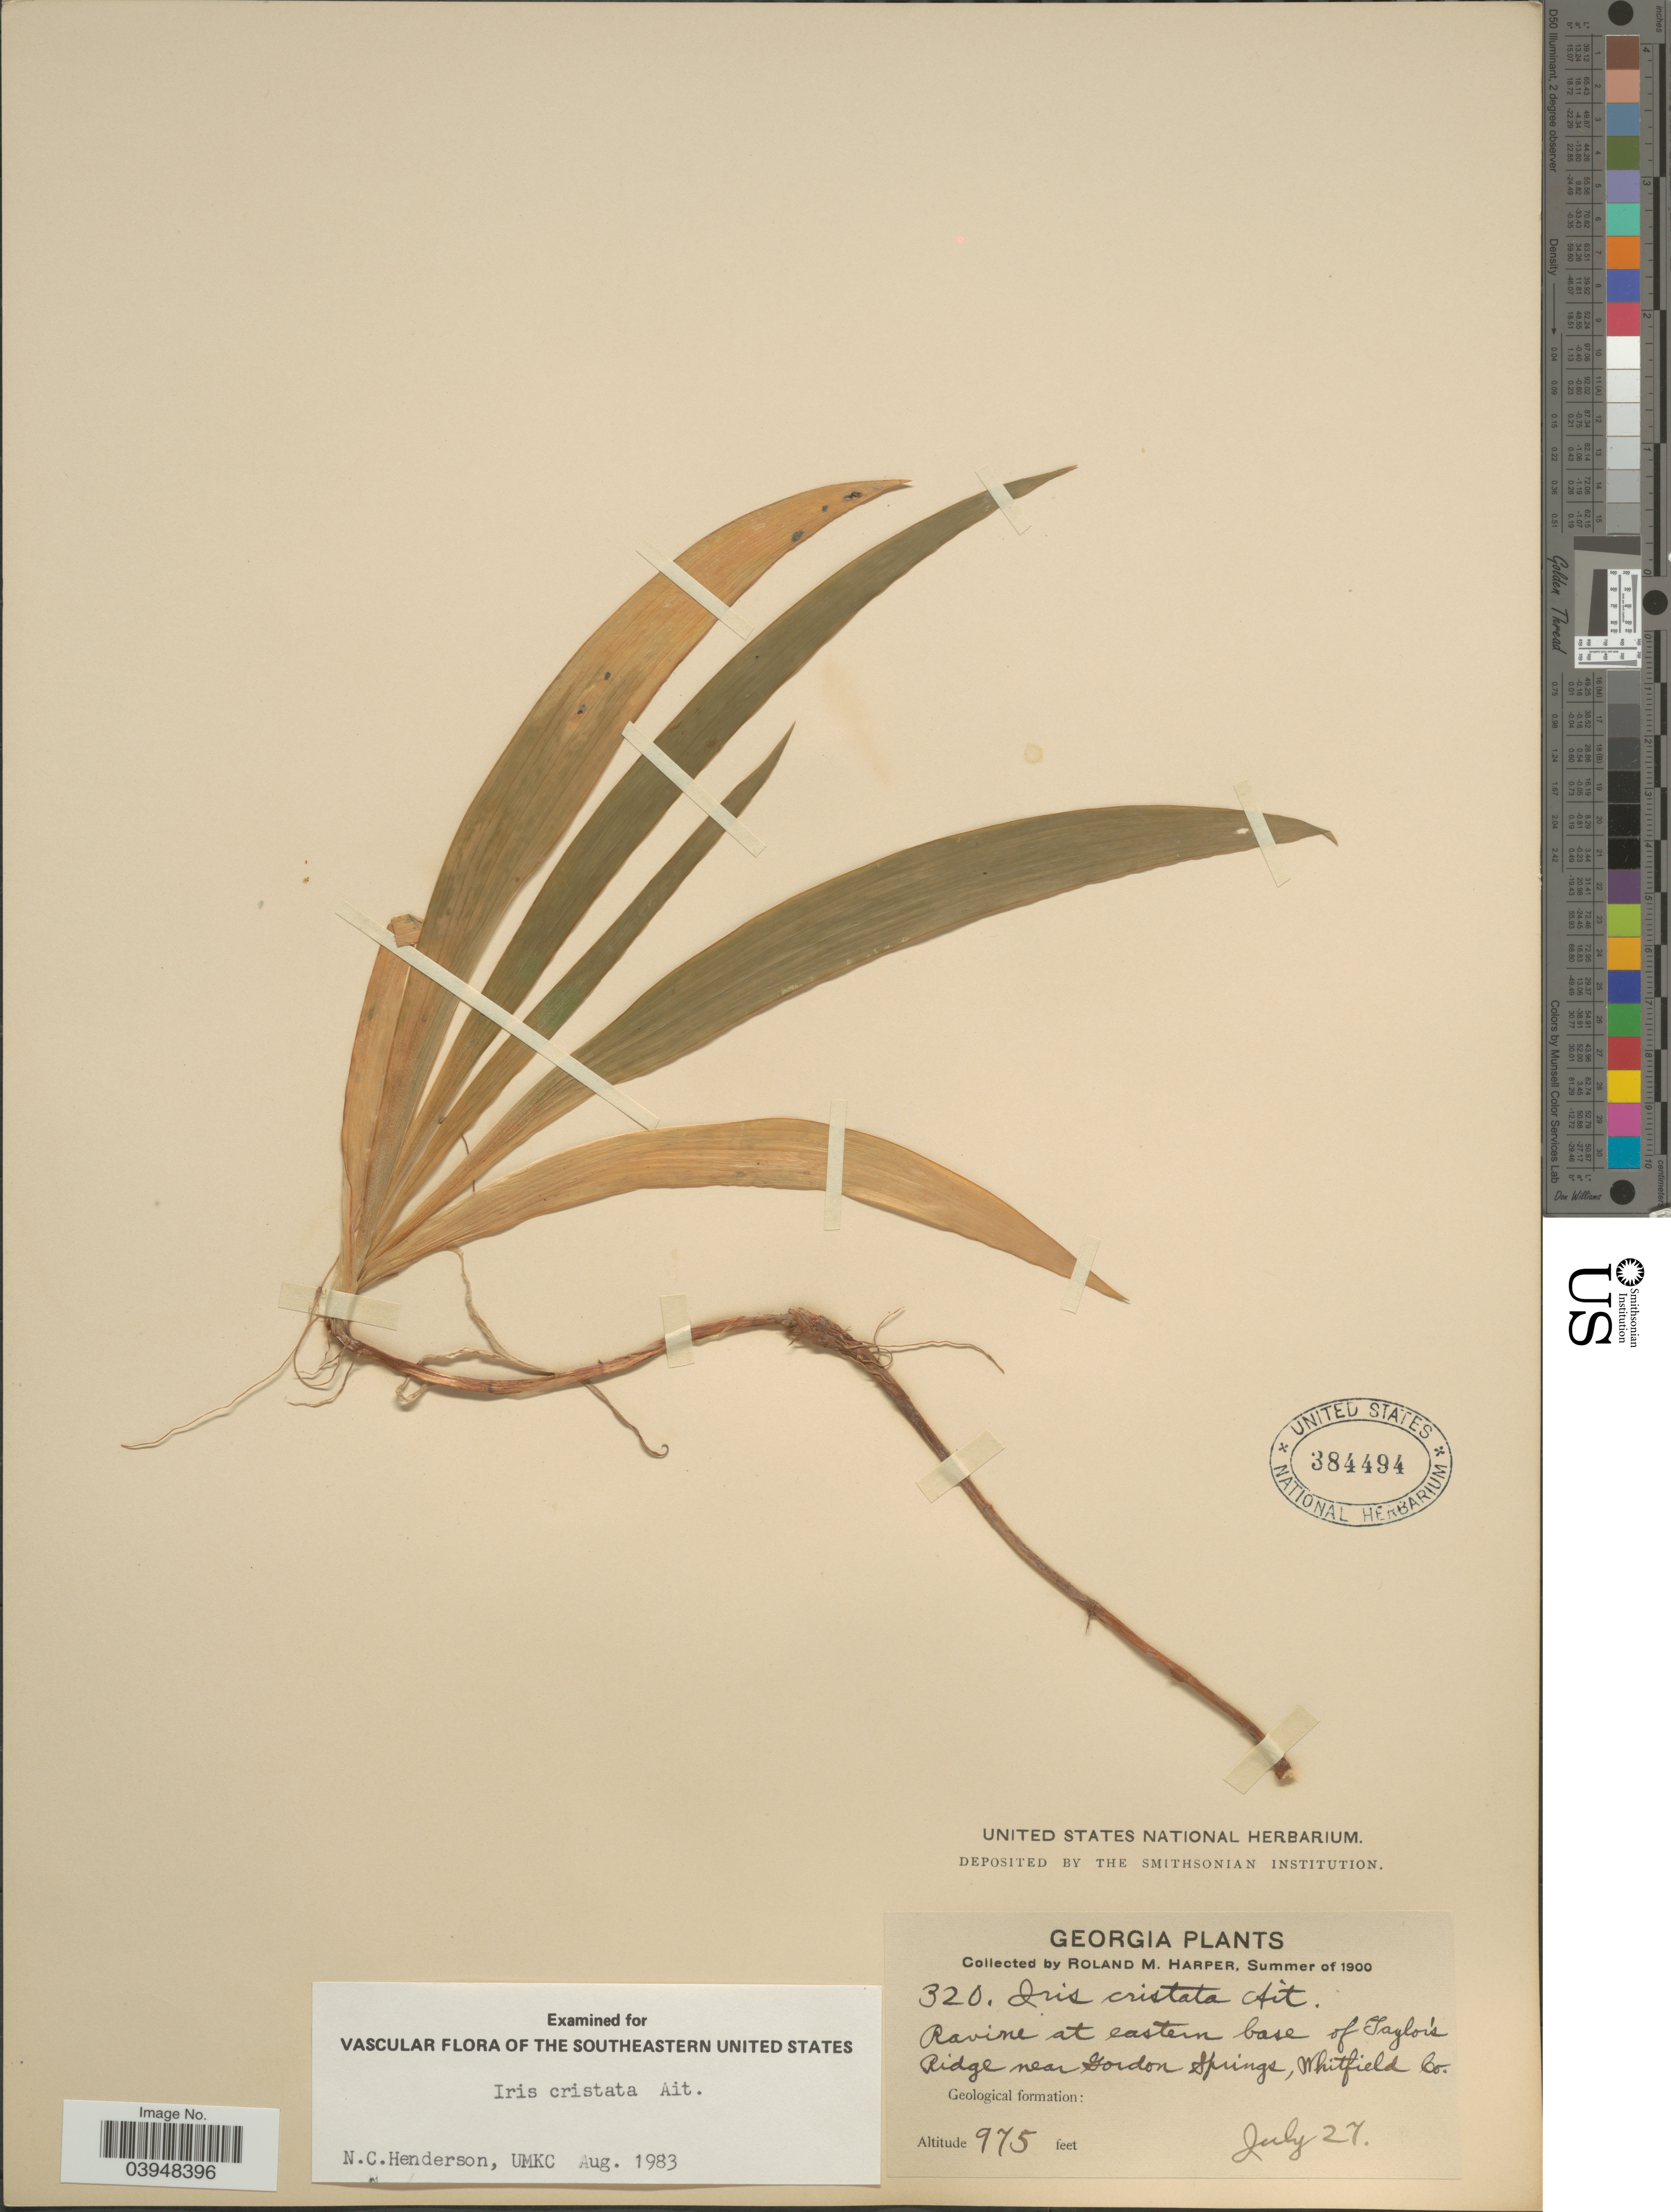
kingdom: Plantae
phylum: Tracheophyta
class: Liliopsida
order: Asparagales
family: Iridaceae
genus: Iris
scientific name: Iris cristata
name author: Aiton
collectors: R. M. Harper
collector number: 320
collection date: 1900-07-27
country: United States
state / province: Georgia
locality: Ravine at eastern base of Taylor's Ridge near Gordon Springs, Whitfield Co.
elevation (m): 297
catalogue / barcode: US 384494